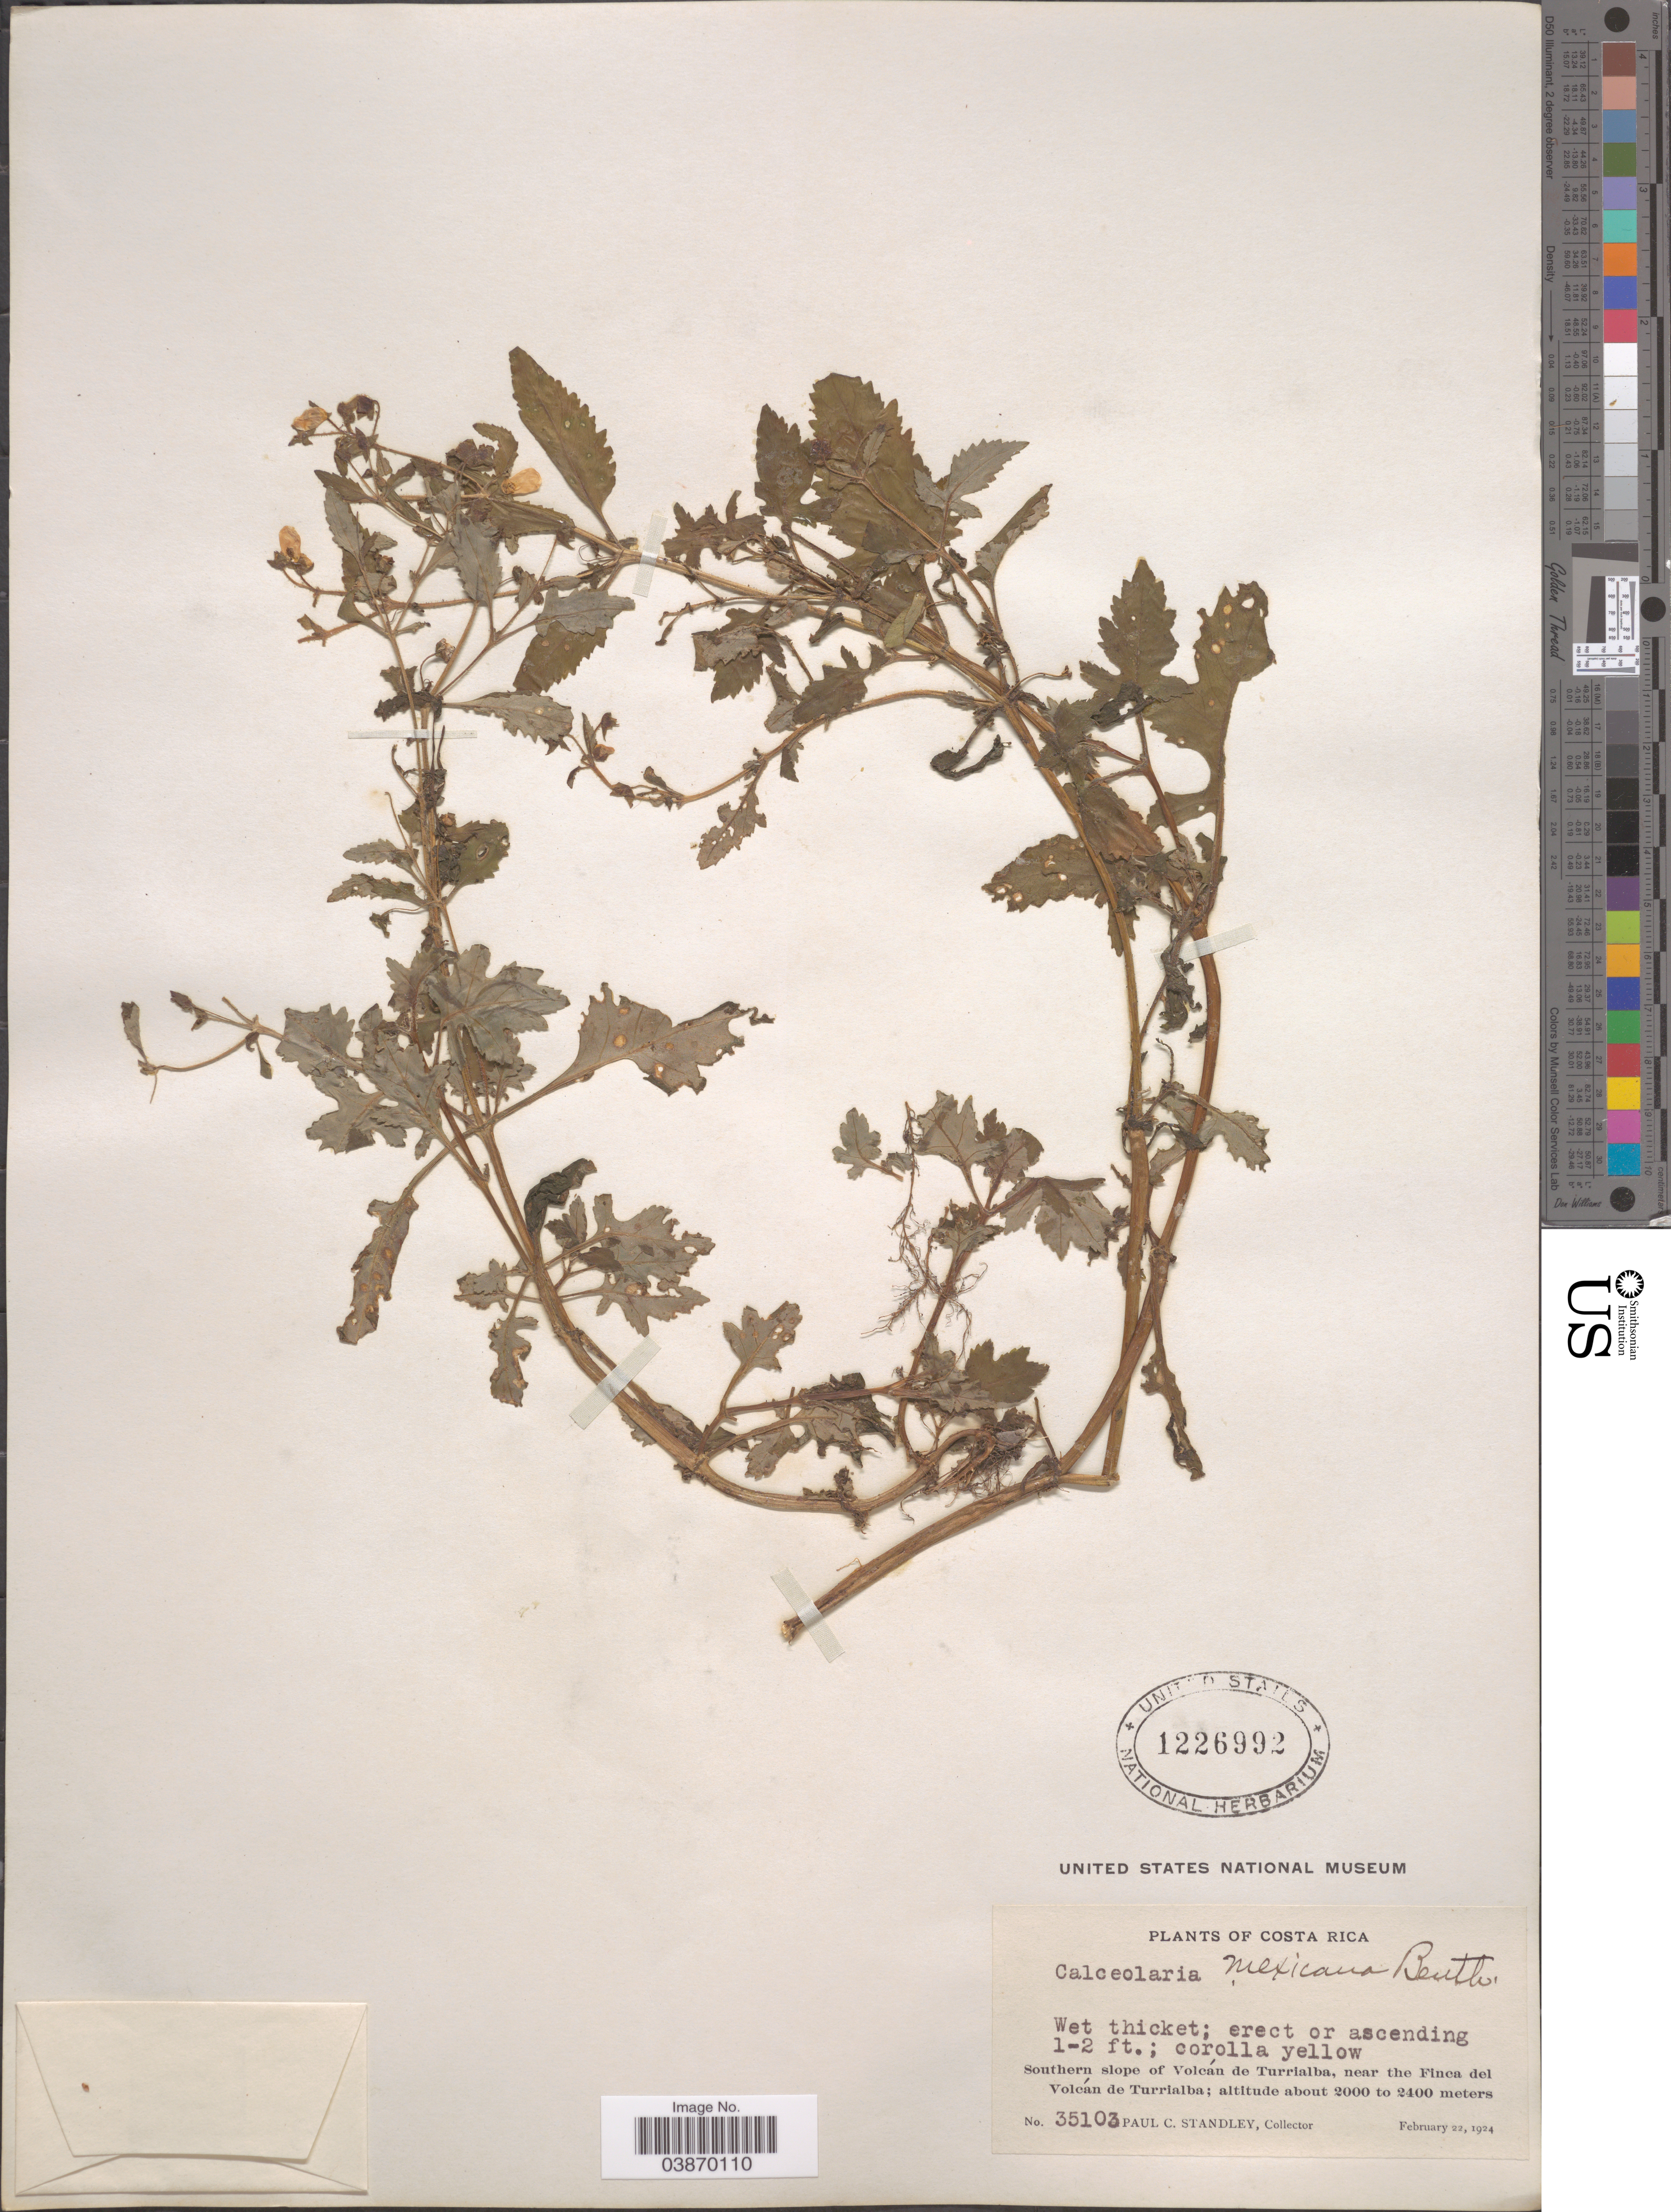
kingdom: Plantae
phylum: Tracheophyta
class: Magnoliopsida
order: Lamiales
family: Calceolariaceae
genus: Calceolaria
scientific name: Calceolaria mexicana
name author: Benth.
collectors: P. C. Standley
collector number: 35103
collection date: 1924-02-22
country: Costa Rica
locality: Southern slope of Volcán de Turrialba, near the Finca del Volcán de Turrialba.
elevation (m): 2000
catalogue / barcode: US 1226992